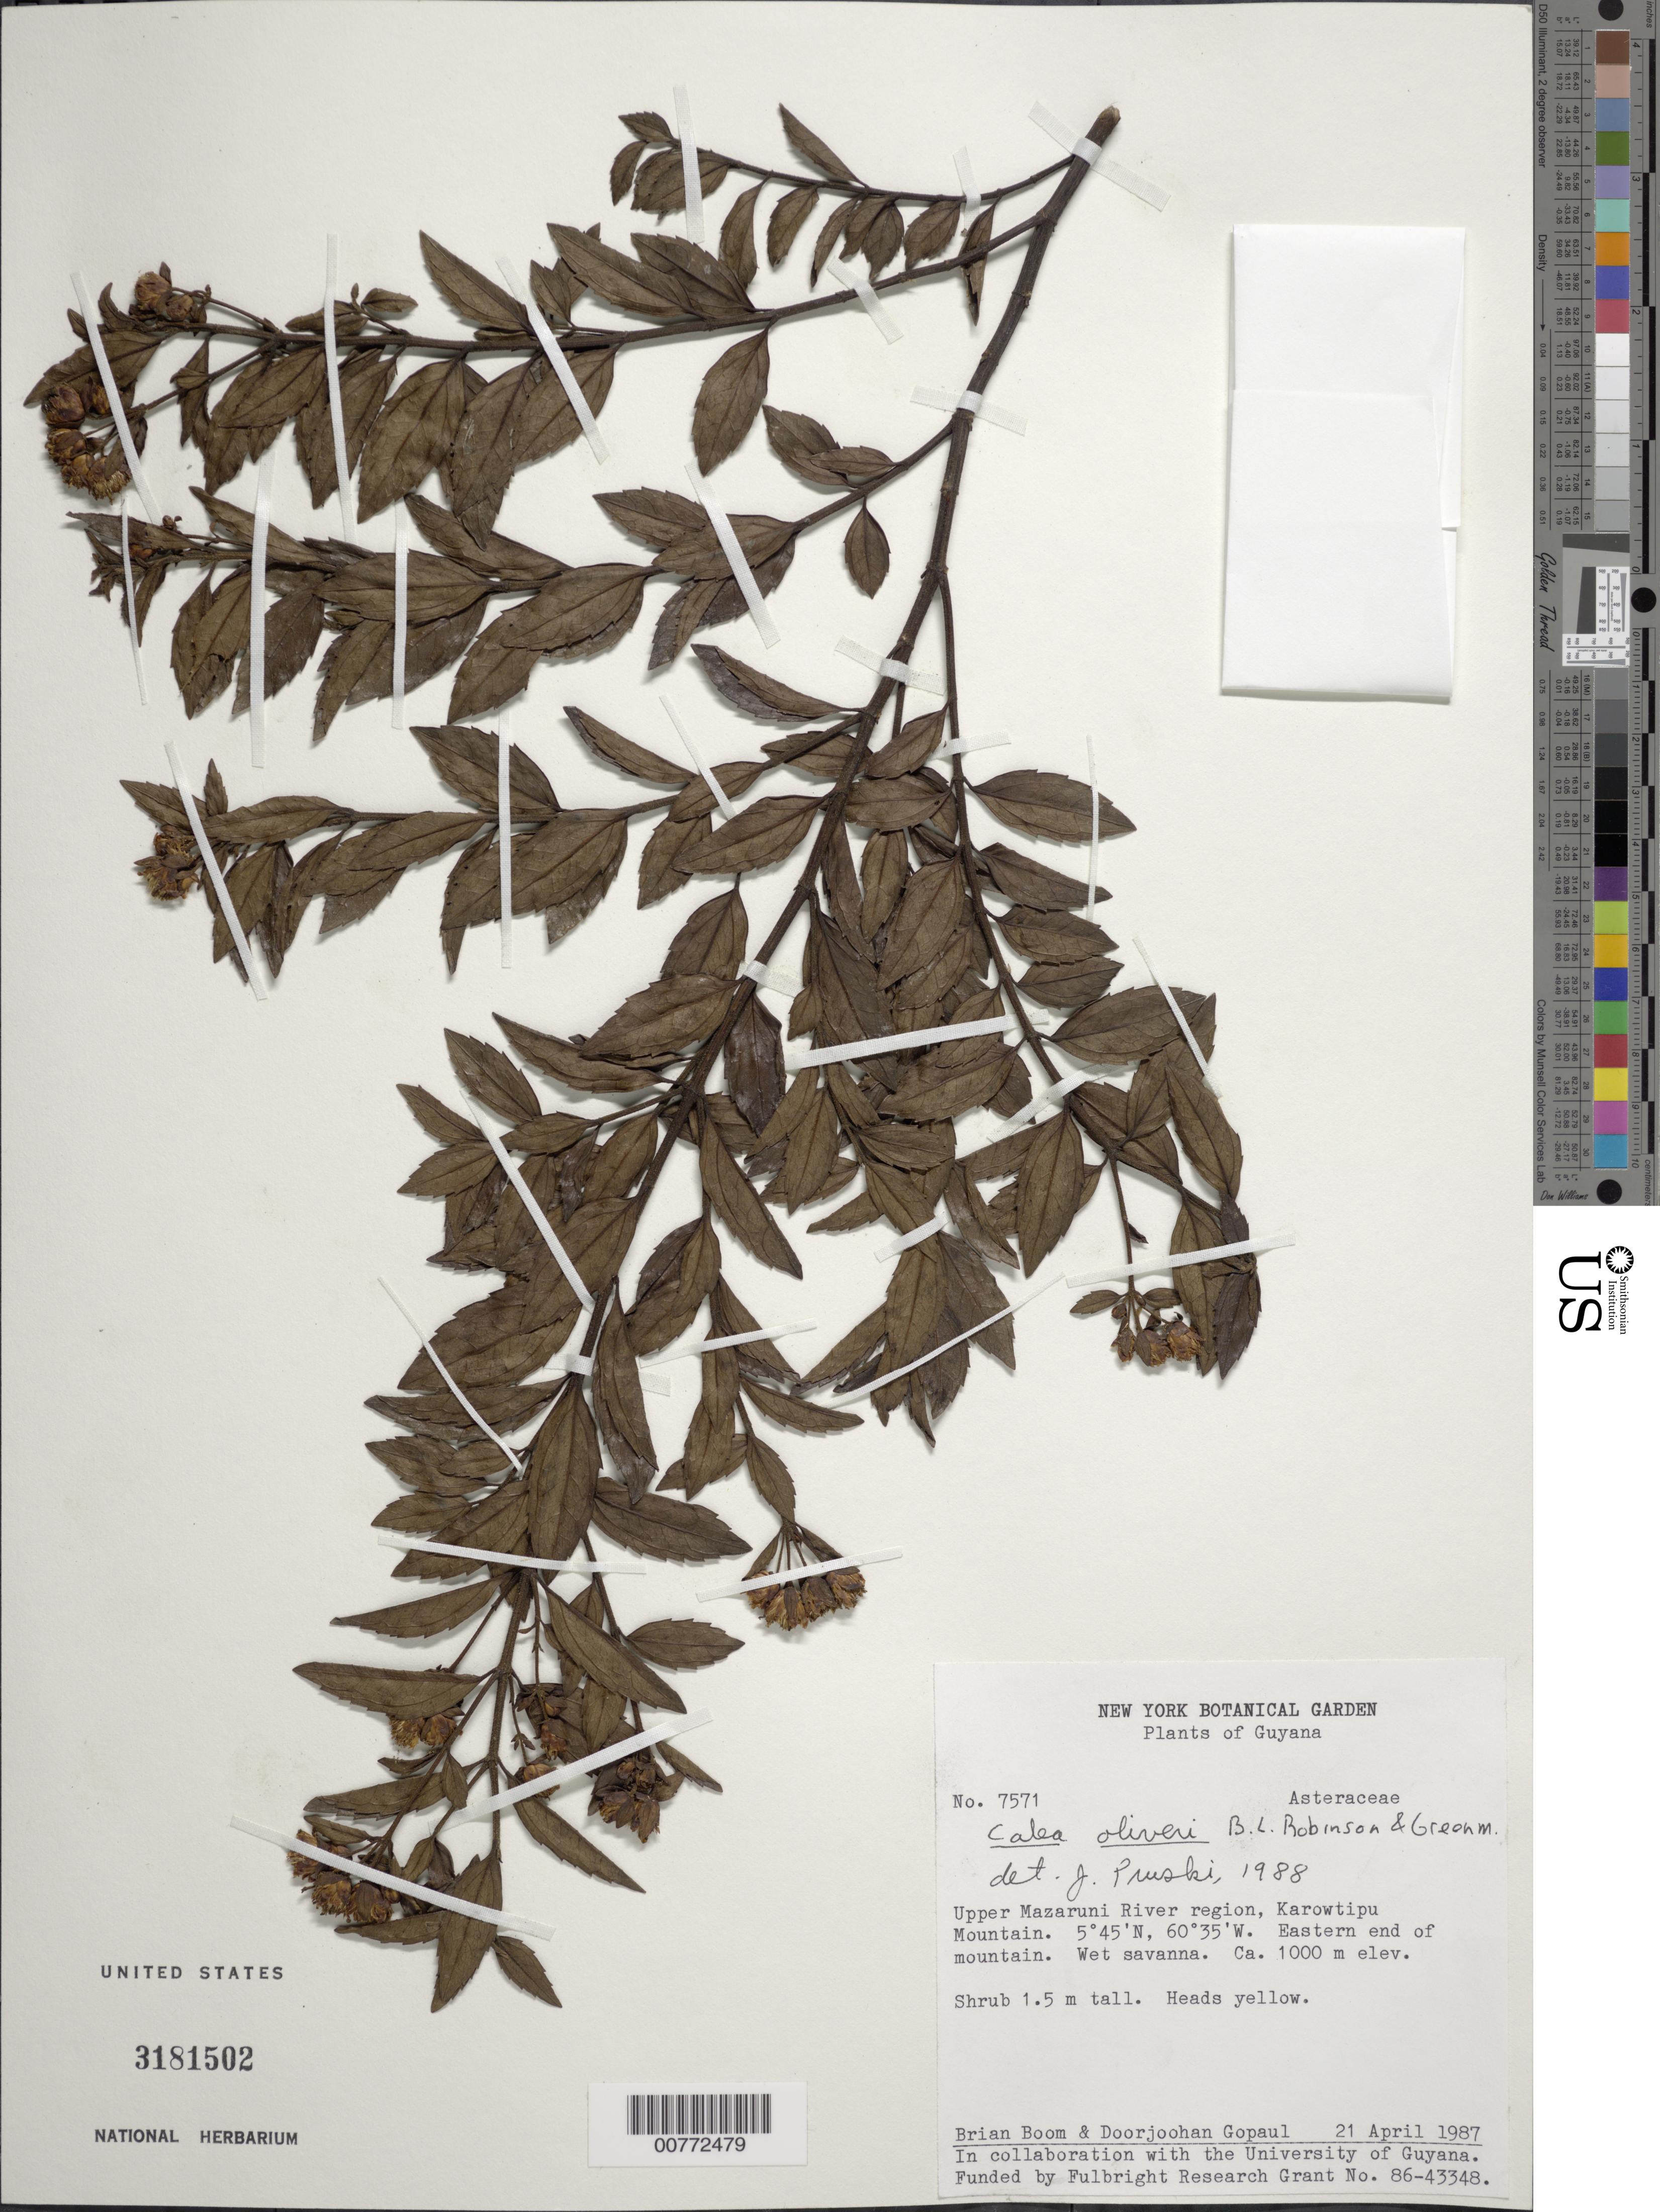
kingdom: Plantae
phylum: Tracheophyta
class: Magnoliopsida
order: Asterales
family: Asteraceae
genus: Calea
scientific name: Calea oliveri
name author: B.L. Rob. & Greenm.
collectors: B. M. Boom & D. Gopaul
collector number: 7571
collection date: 1987-04-21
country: Guyana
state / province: Cuyuni-Mazaruni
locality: Upper Mazaruni River region, Karowtipu Mountain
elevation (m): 1000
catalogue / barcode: US 3181502